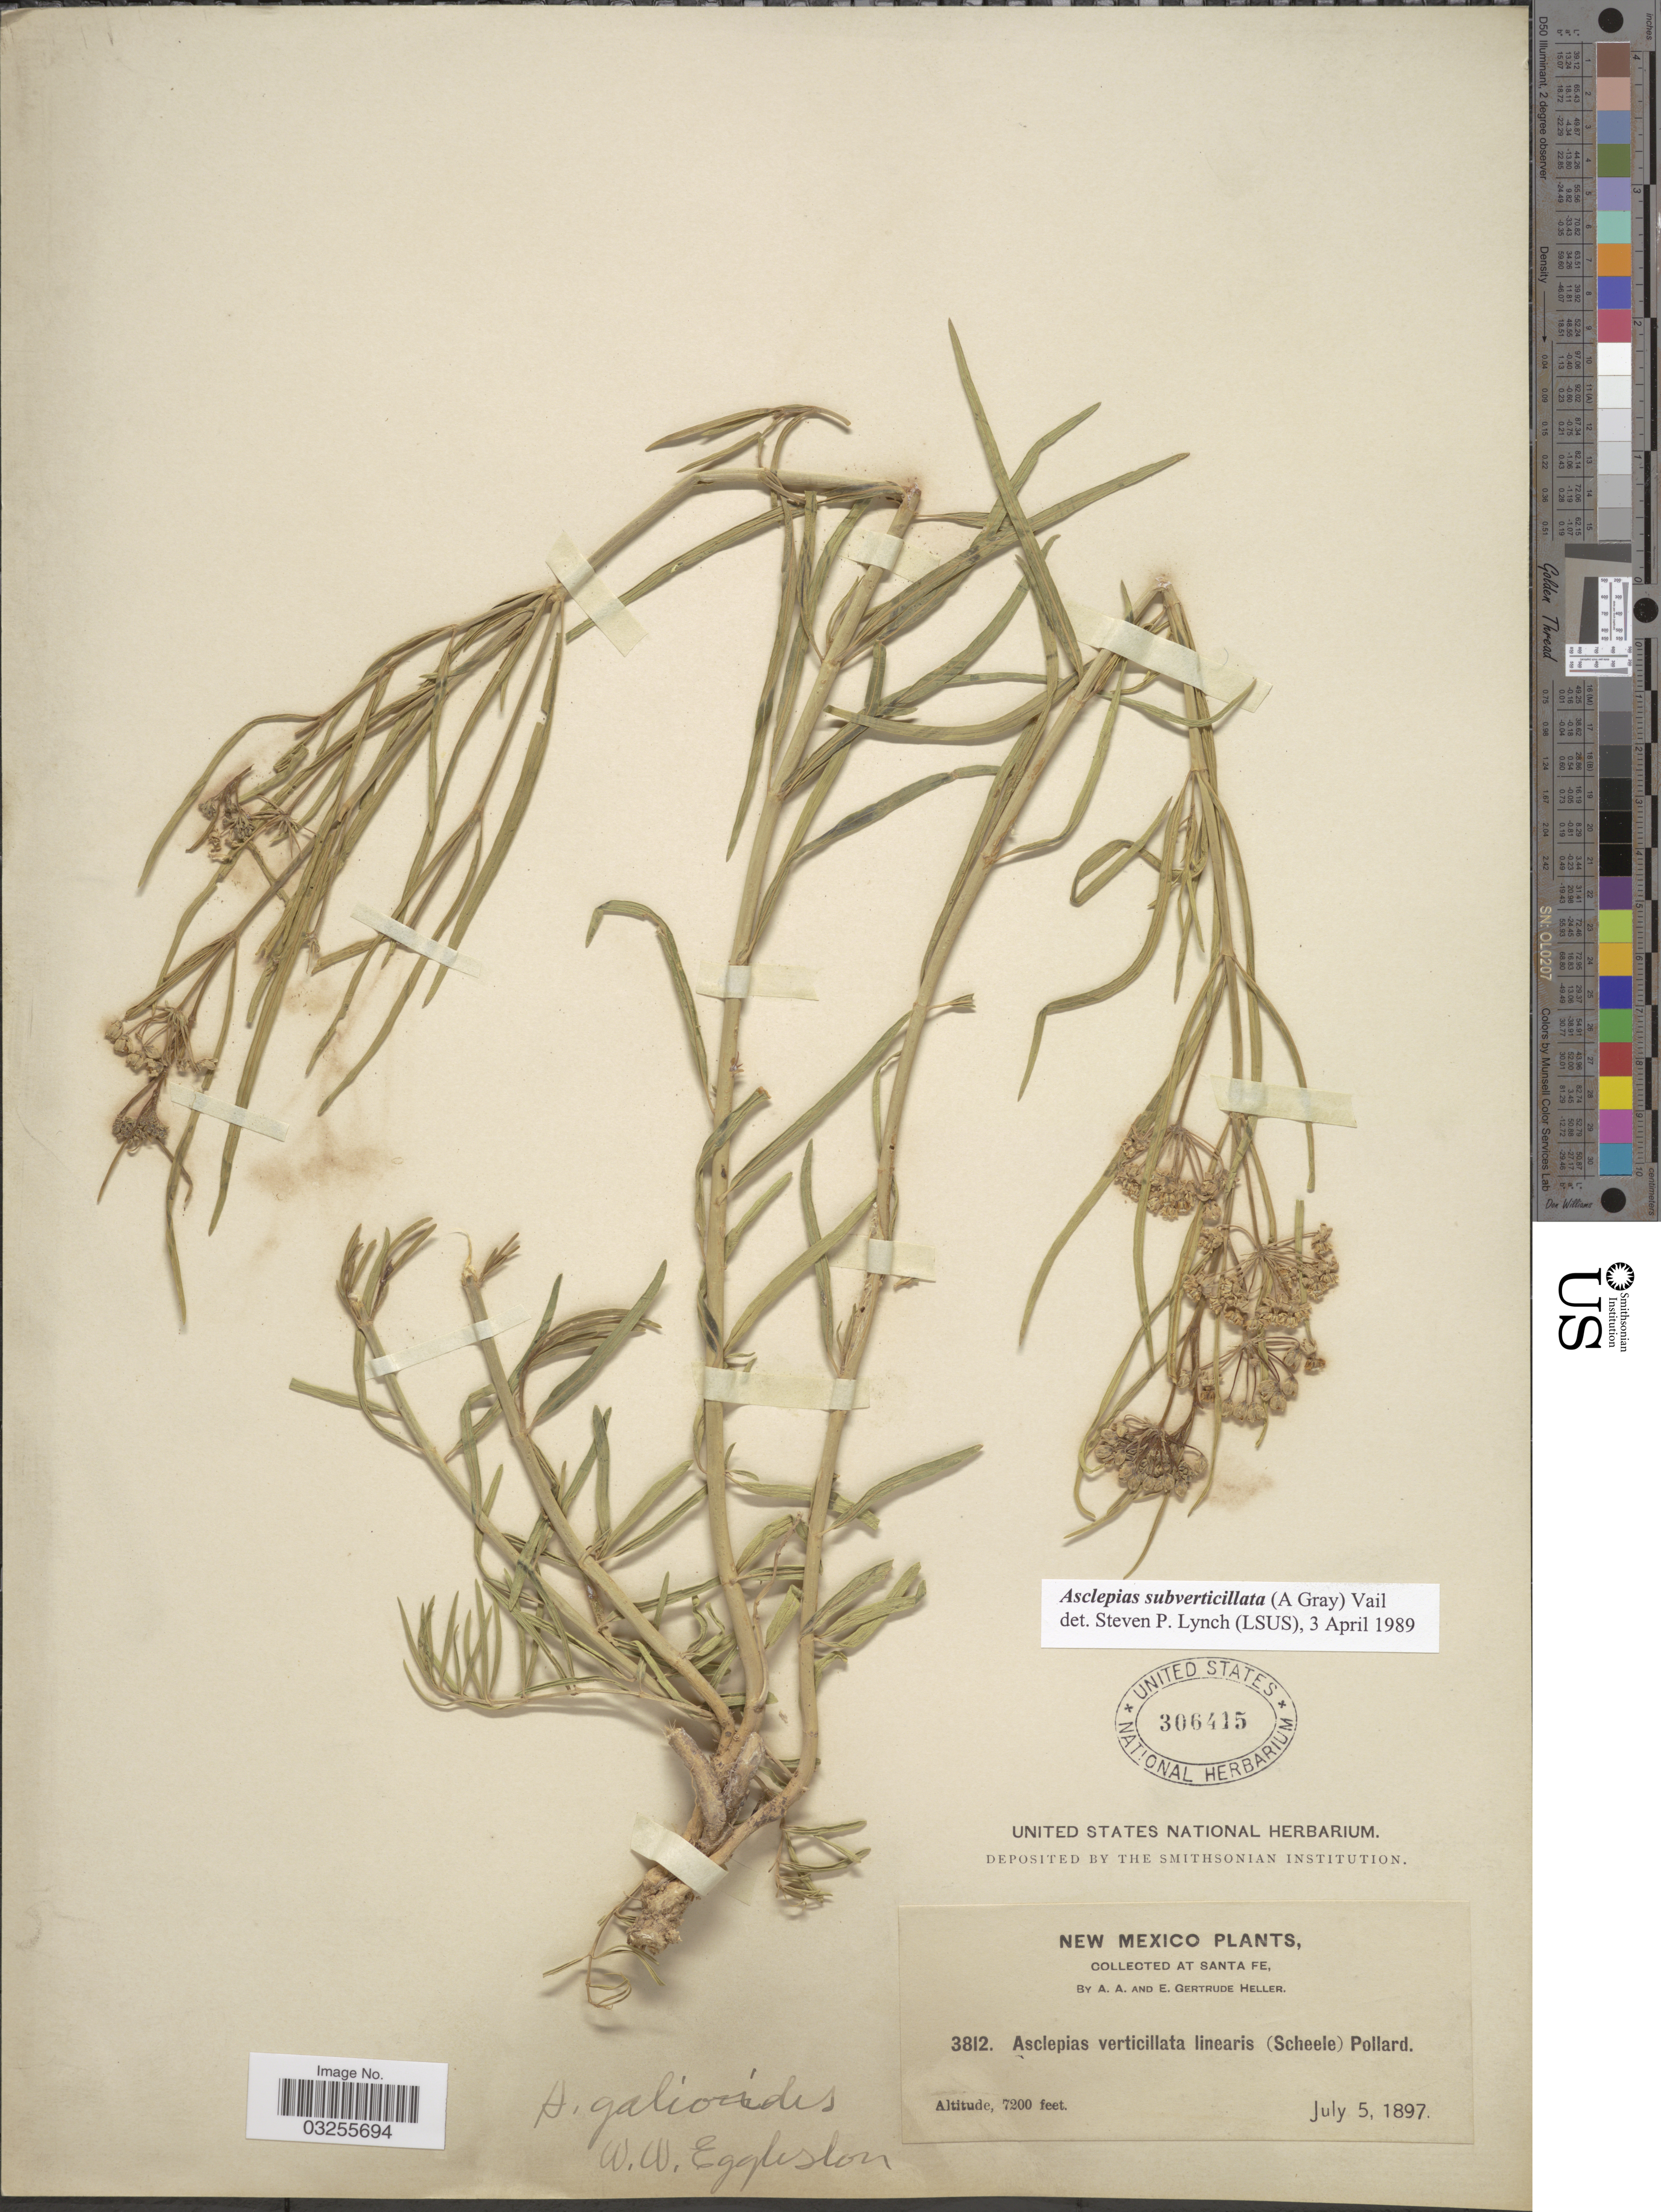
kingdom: Plantae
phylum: Tracheophyta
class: Magnoliopsida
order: Gentianales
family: Apocynaceae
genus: Asclepias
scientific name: Asclepias subverticillata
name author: (A. Gray) Vail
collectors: A. A. Heller & E. G. Heller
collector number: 3812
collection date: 1897-07-05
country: United States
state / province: New Mexico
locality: Santa Fe.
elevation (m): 2195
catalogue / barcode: US 306415